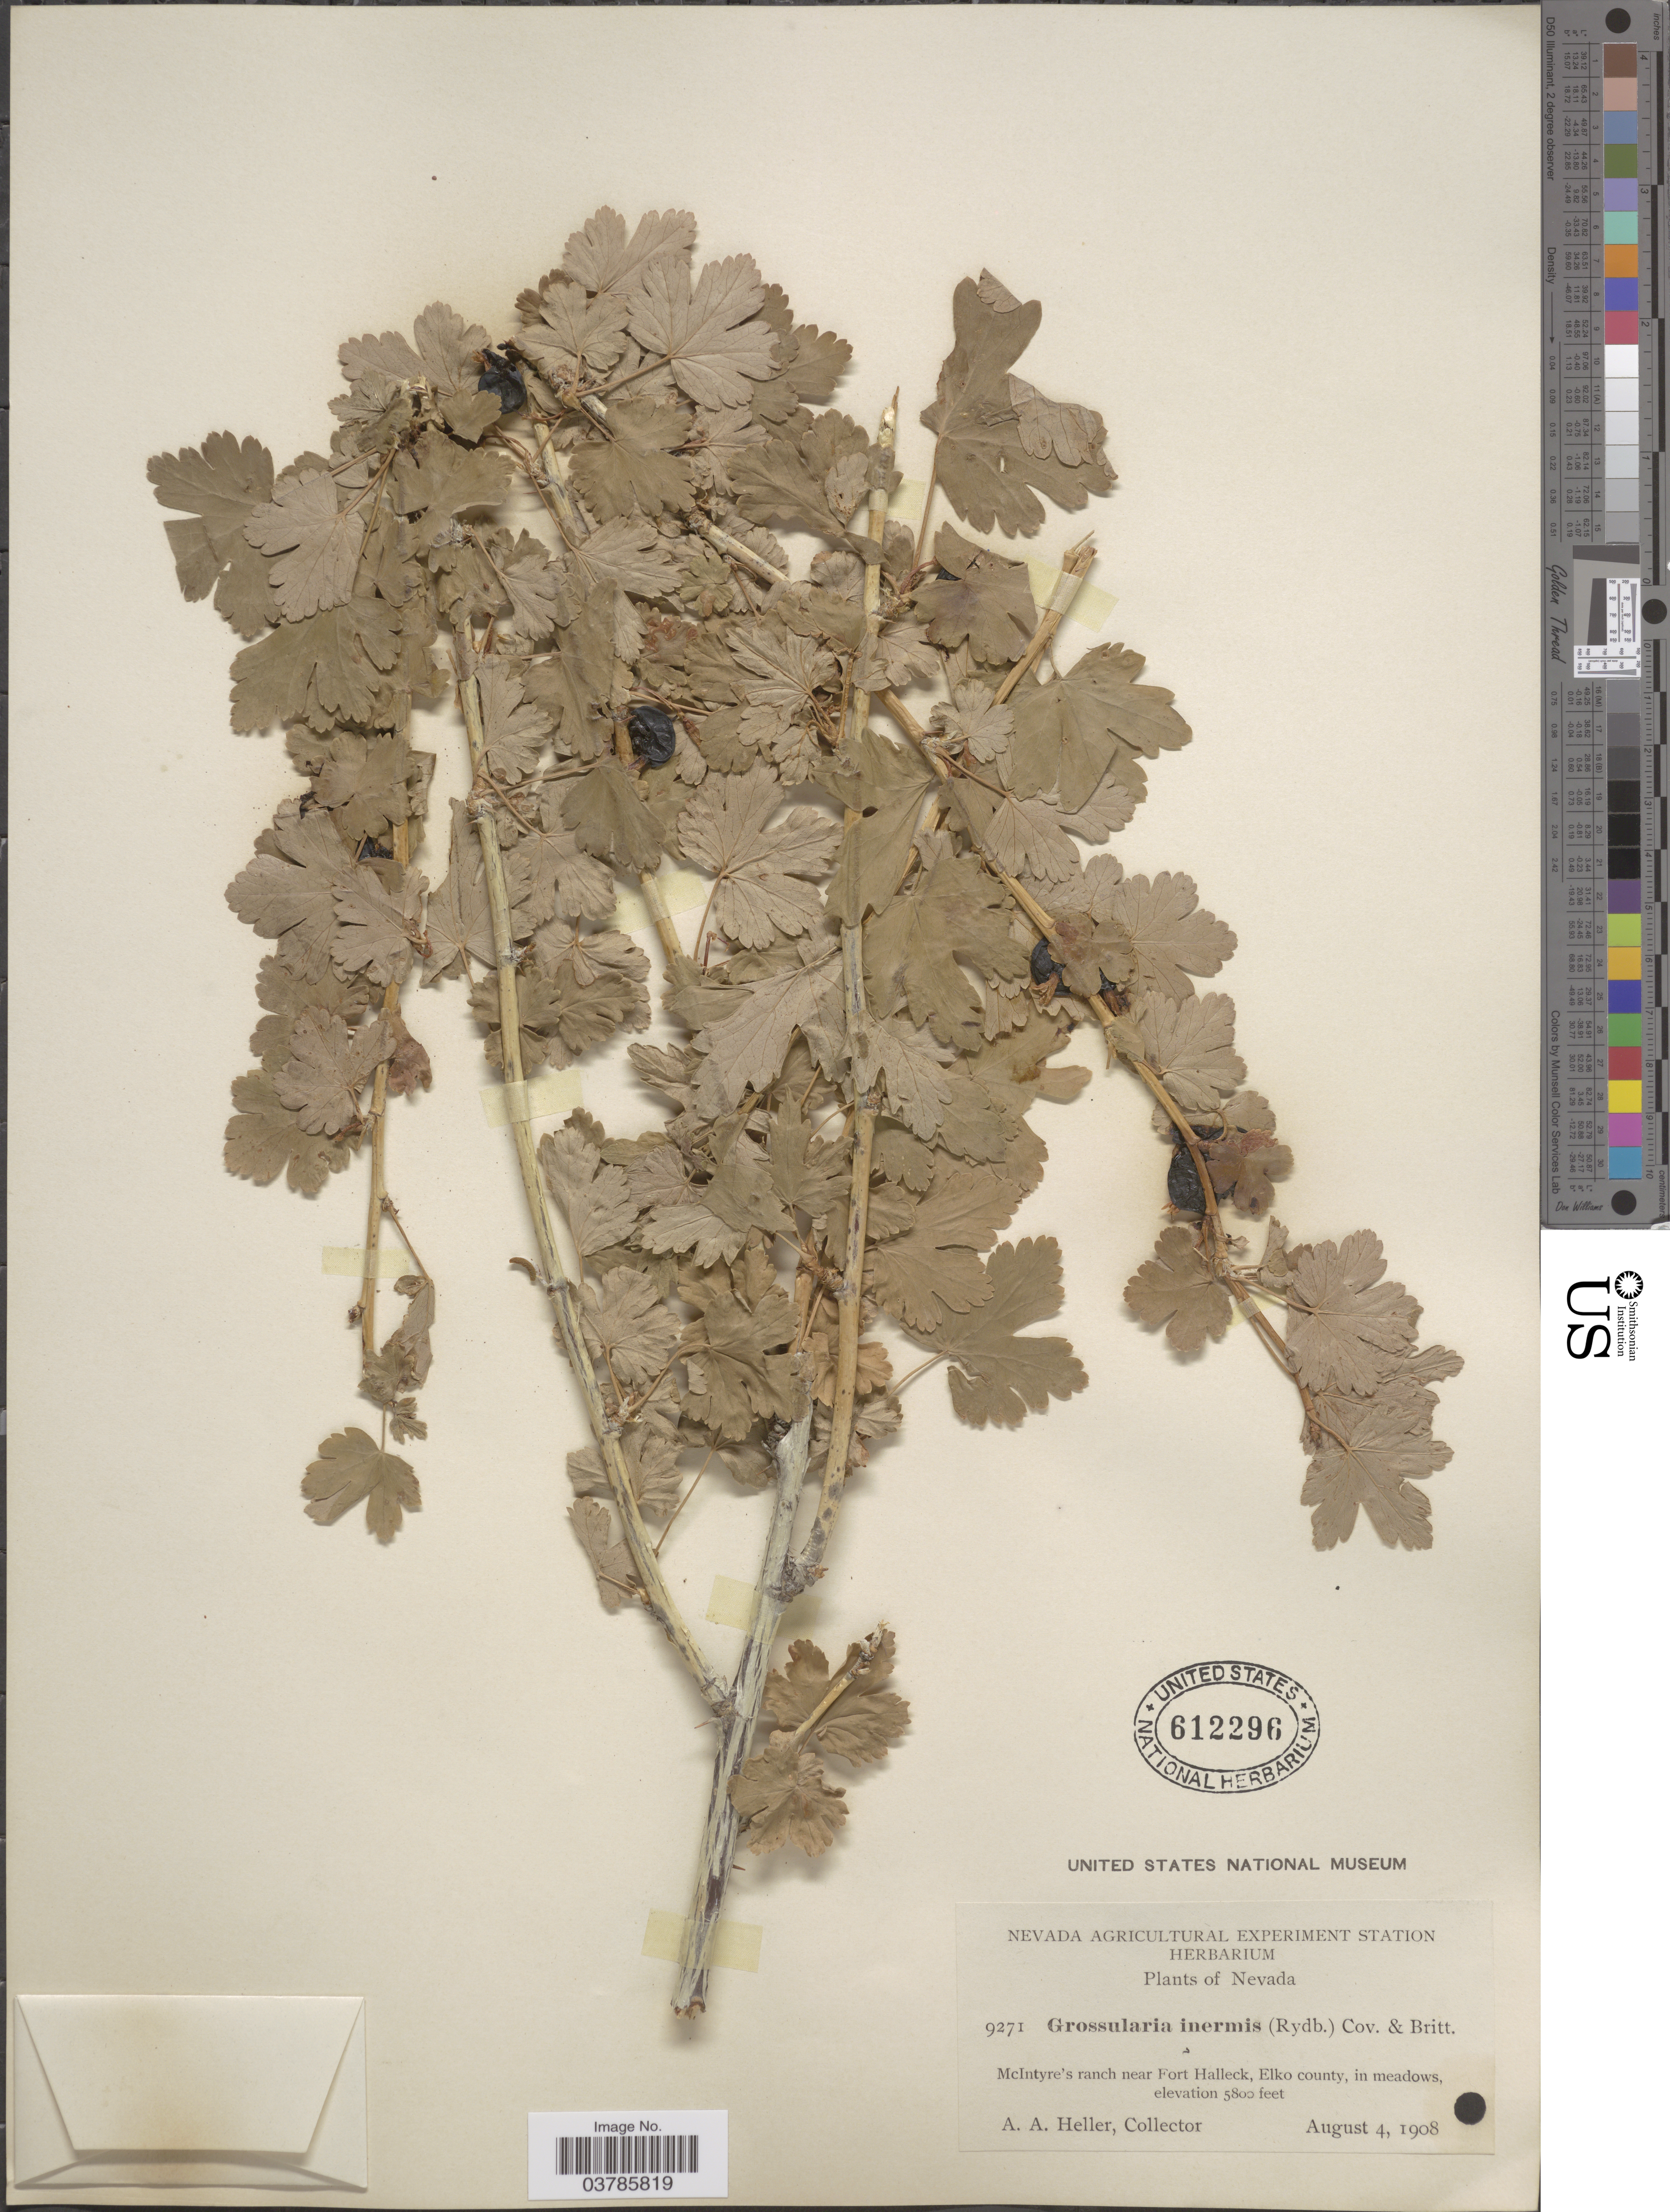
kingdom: Plantae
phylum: Tracheophyta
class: Magnoliopsida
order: Saxifragales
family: Grossulariaceae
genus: Ribes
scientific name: Ribes inerme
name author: Rydb.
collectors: A. A. Heller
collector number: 9271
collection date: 1908-08-04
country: United States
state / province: Nevada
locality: McIntyre's ranch near Fort Halleck, Elko county, in meadows.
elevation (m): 1768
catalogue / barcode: US 612296